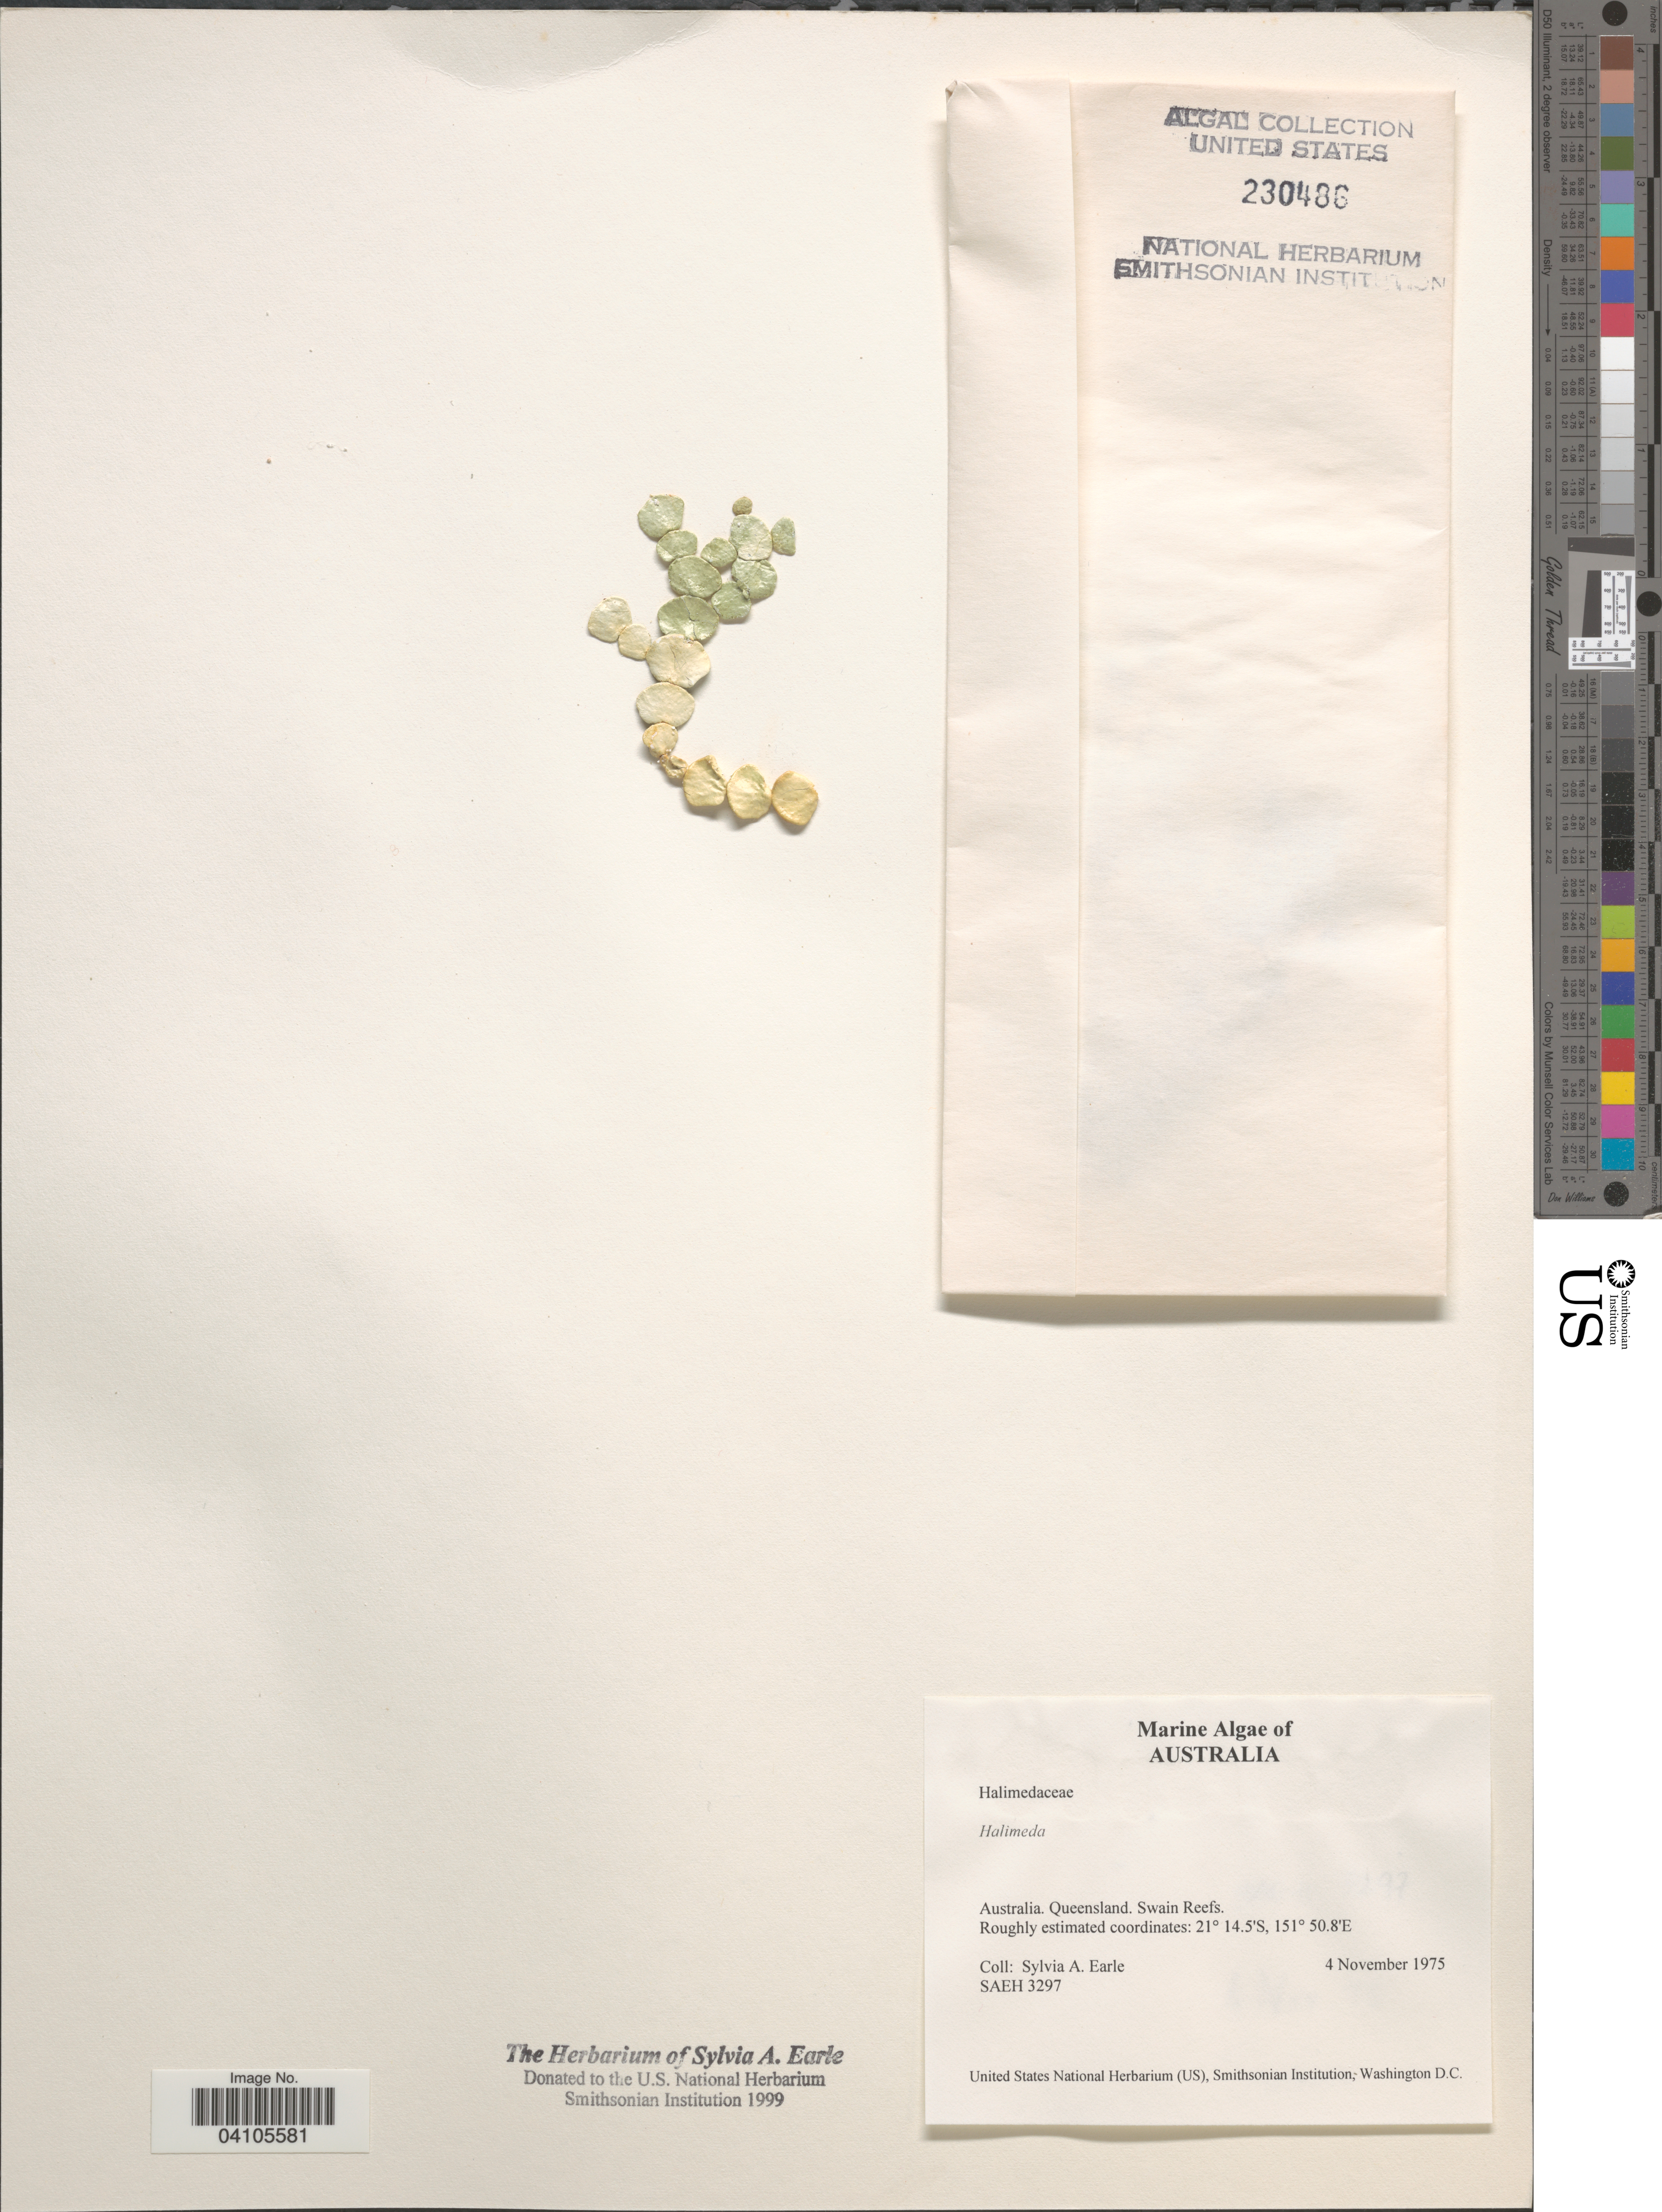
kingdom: Plantae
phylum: Chlorophyta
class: Ulvophyceae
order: Bryopsidales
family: Halimedaceae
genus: Halimeda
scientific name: Halimeda sp.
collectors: S. A. Earle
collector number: SAEH 3297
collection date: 1975-11-04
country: Australia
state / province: Queensland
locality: Swain Reefs.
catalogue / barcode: US 230486